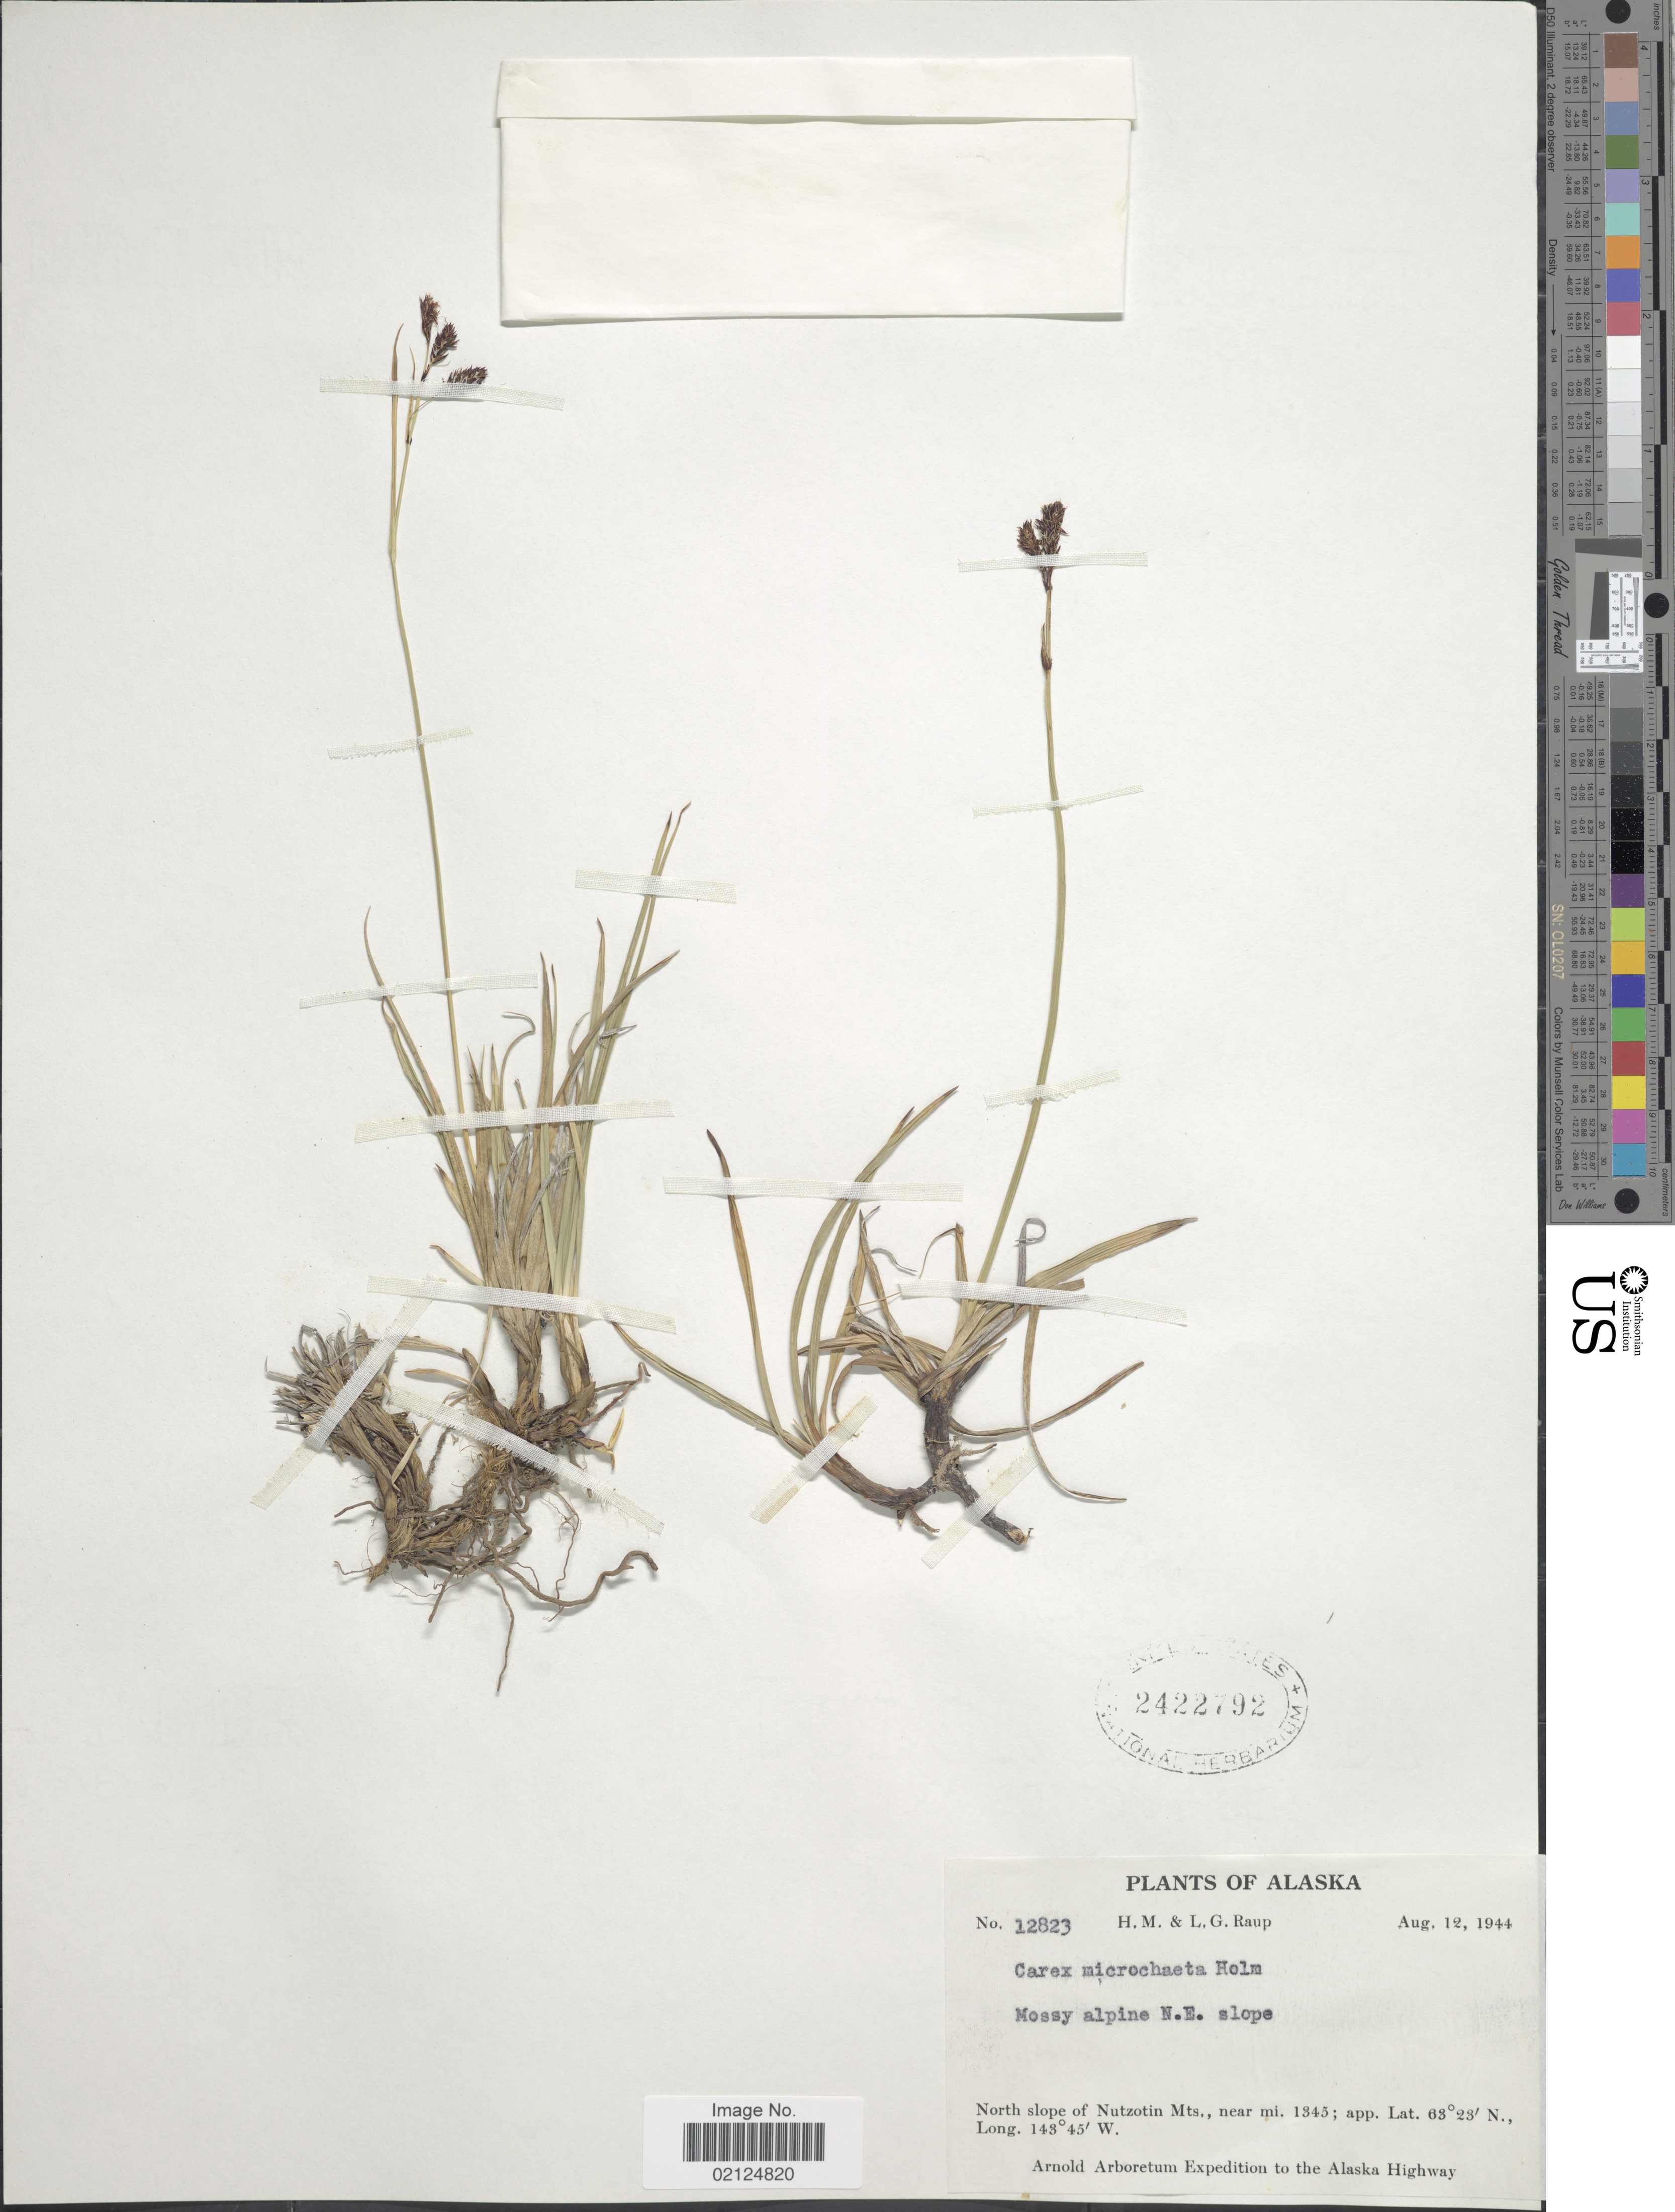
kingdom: Plantae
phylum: Tracheophyta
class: Liliopsida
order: Poales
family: Cyperaceae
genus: Carex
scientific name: Carex microchaeta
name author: Holm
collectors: H. Raup & L. Raup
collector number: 12823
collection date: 1944-08-12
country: United States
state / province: Alaska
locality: North slope of Nutzotin Mts., near mi. 1345, Alaska Highway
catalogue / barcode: US 2422792